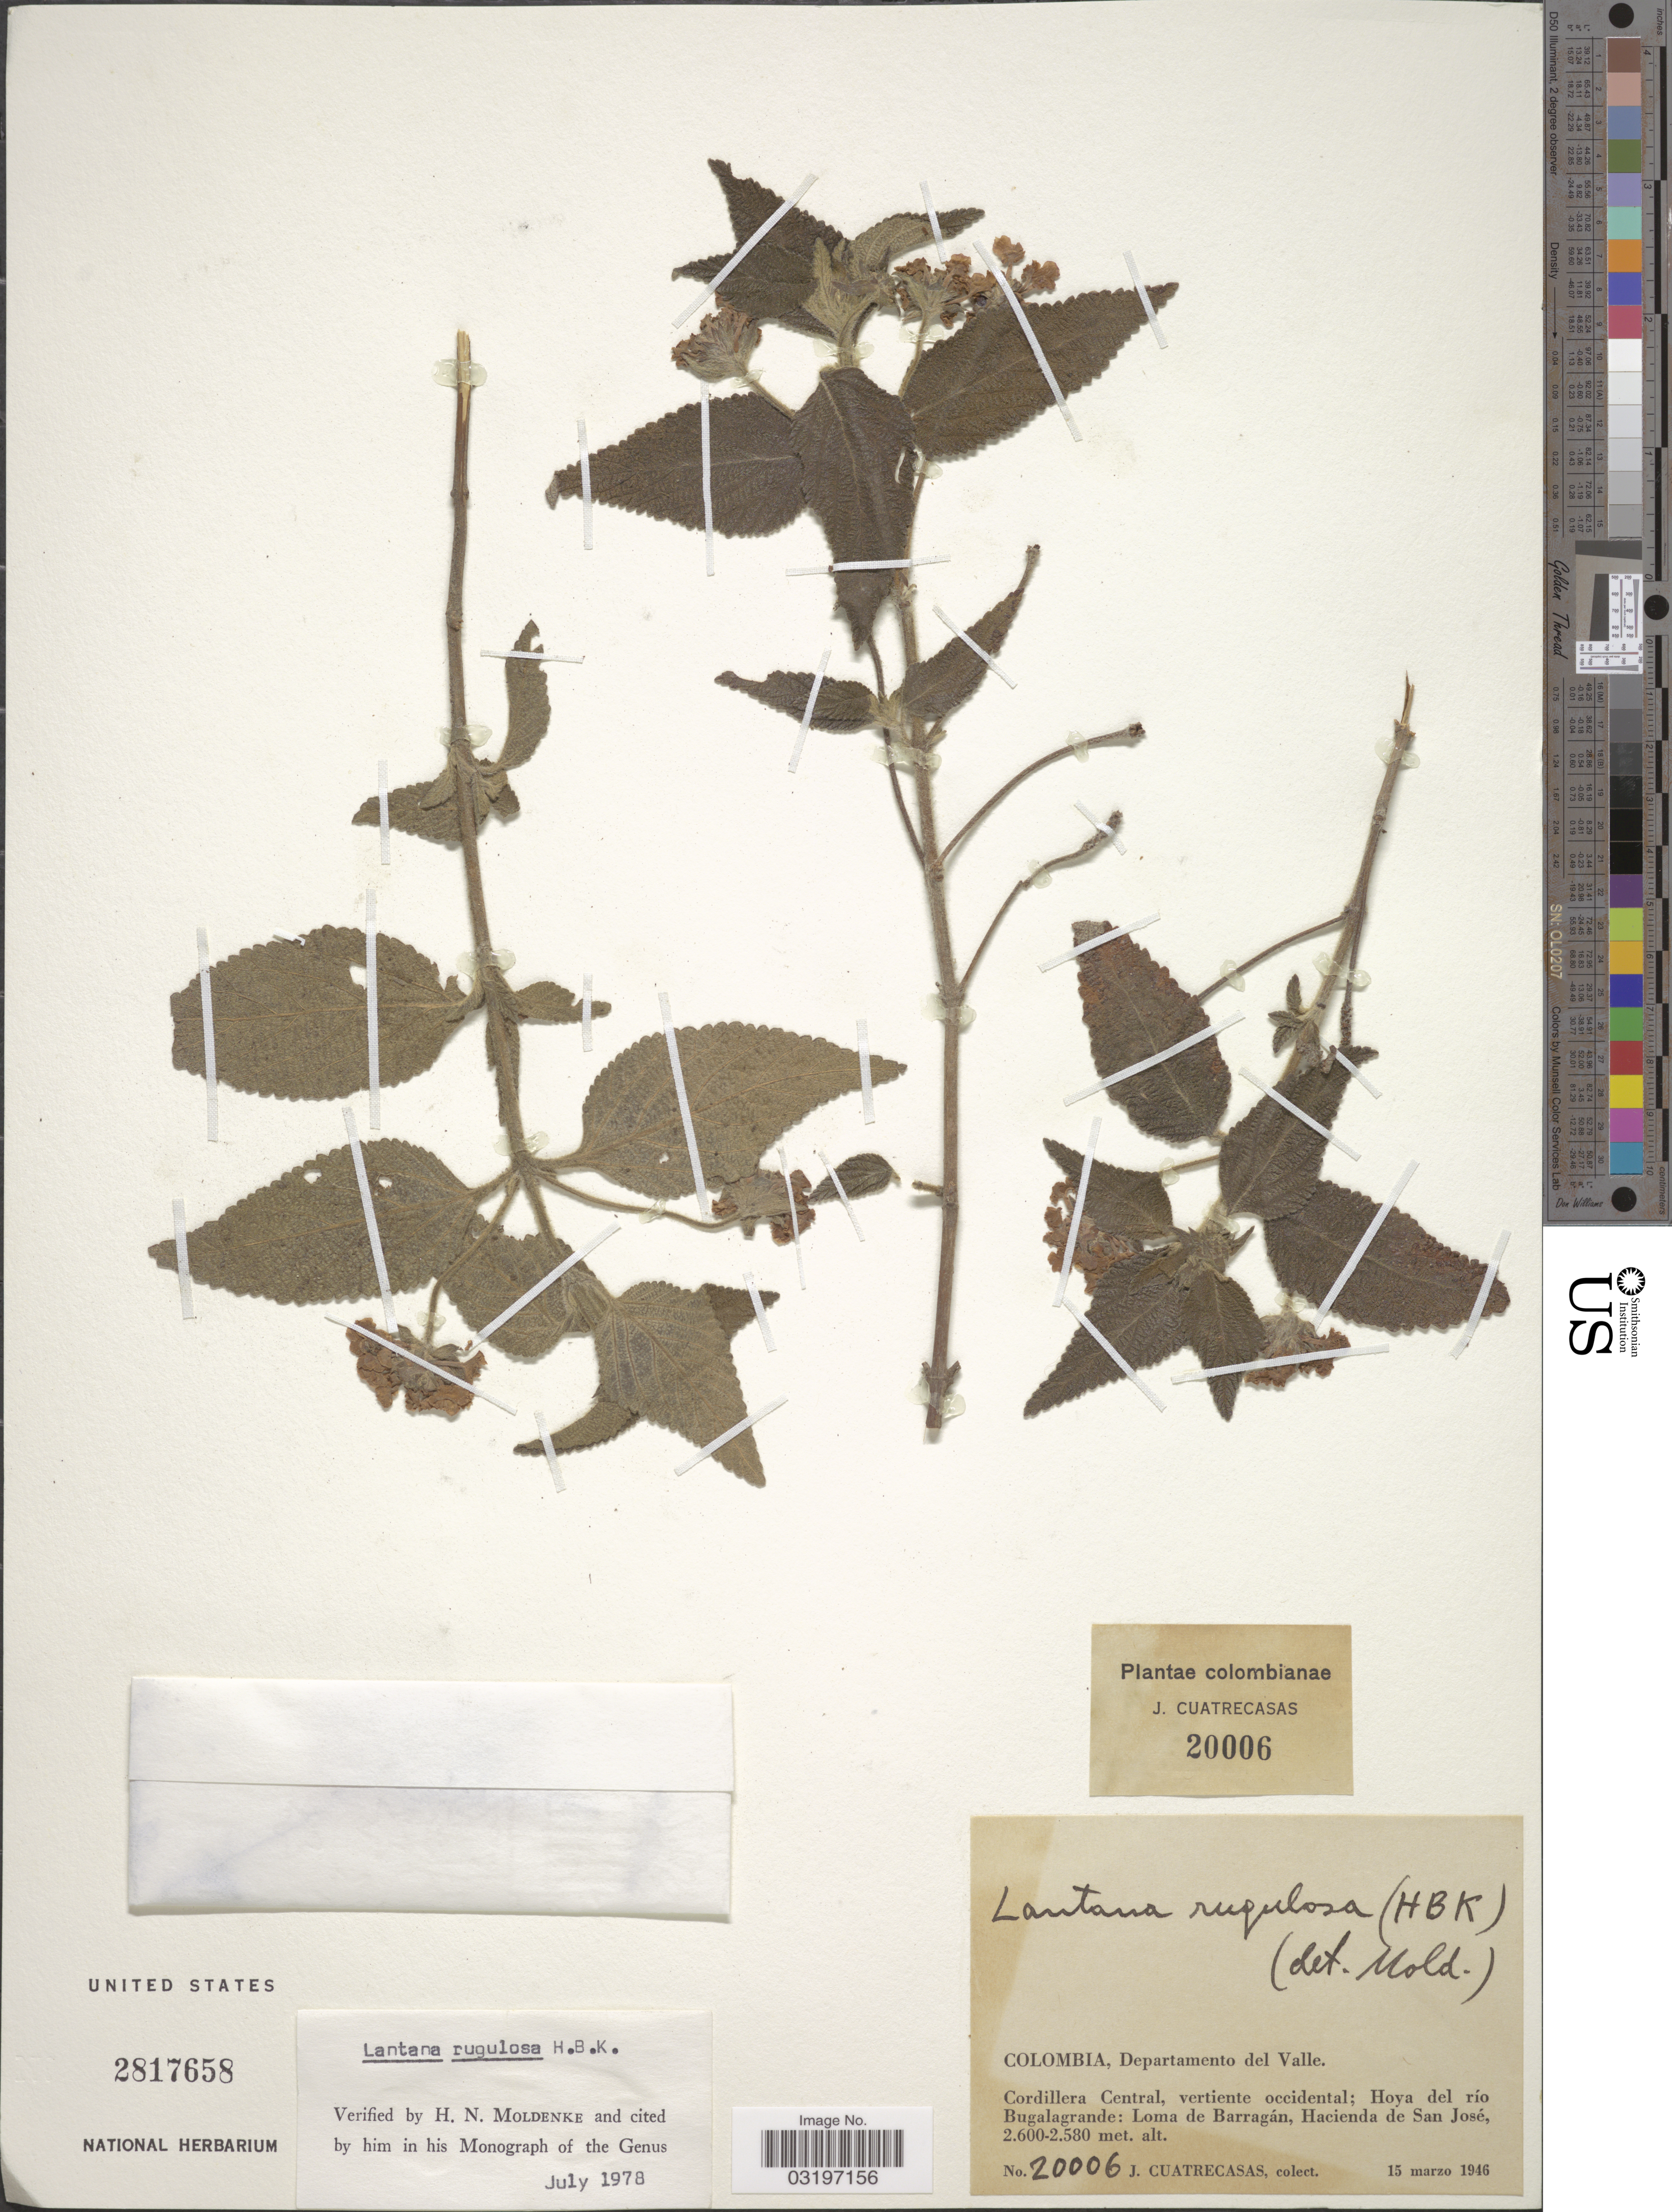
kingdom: Plantae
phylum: Tracheophyta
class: Magnoliopsida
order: Lamiales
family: Verbenaceae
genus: Lantana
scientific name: Lantana rugulosa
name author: Kunth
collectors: J. Cuatrecasas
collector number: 20006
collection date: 1946-03-15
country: Colombia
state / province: Valle del Cauca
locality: Departamento del Valle. Cordillera Central, vertiente occidental; Hoya del río Bugalagrande: Loma de Barragán, Hacienda de San José.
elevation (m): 2580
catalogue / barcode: US 2817658